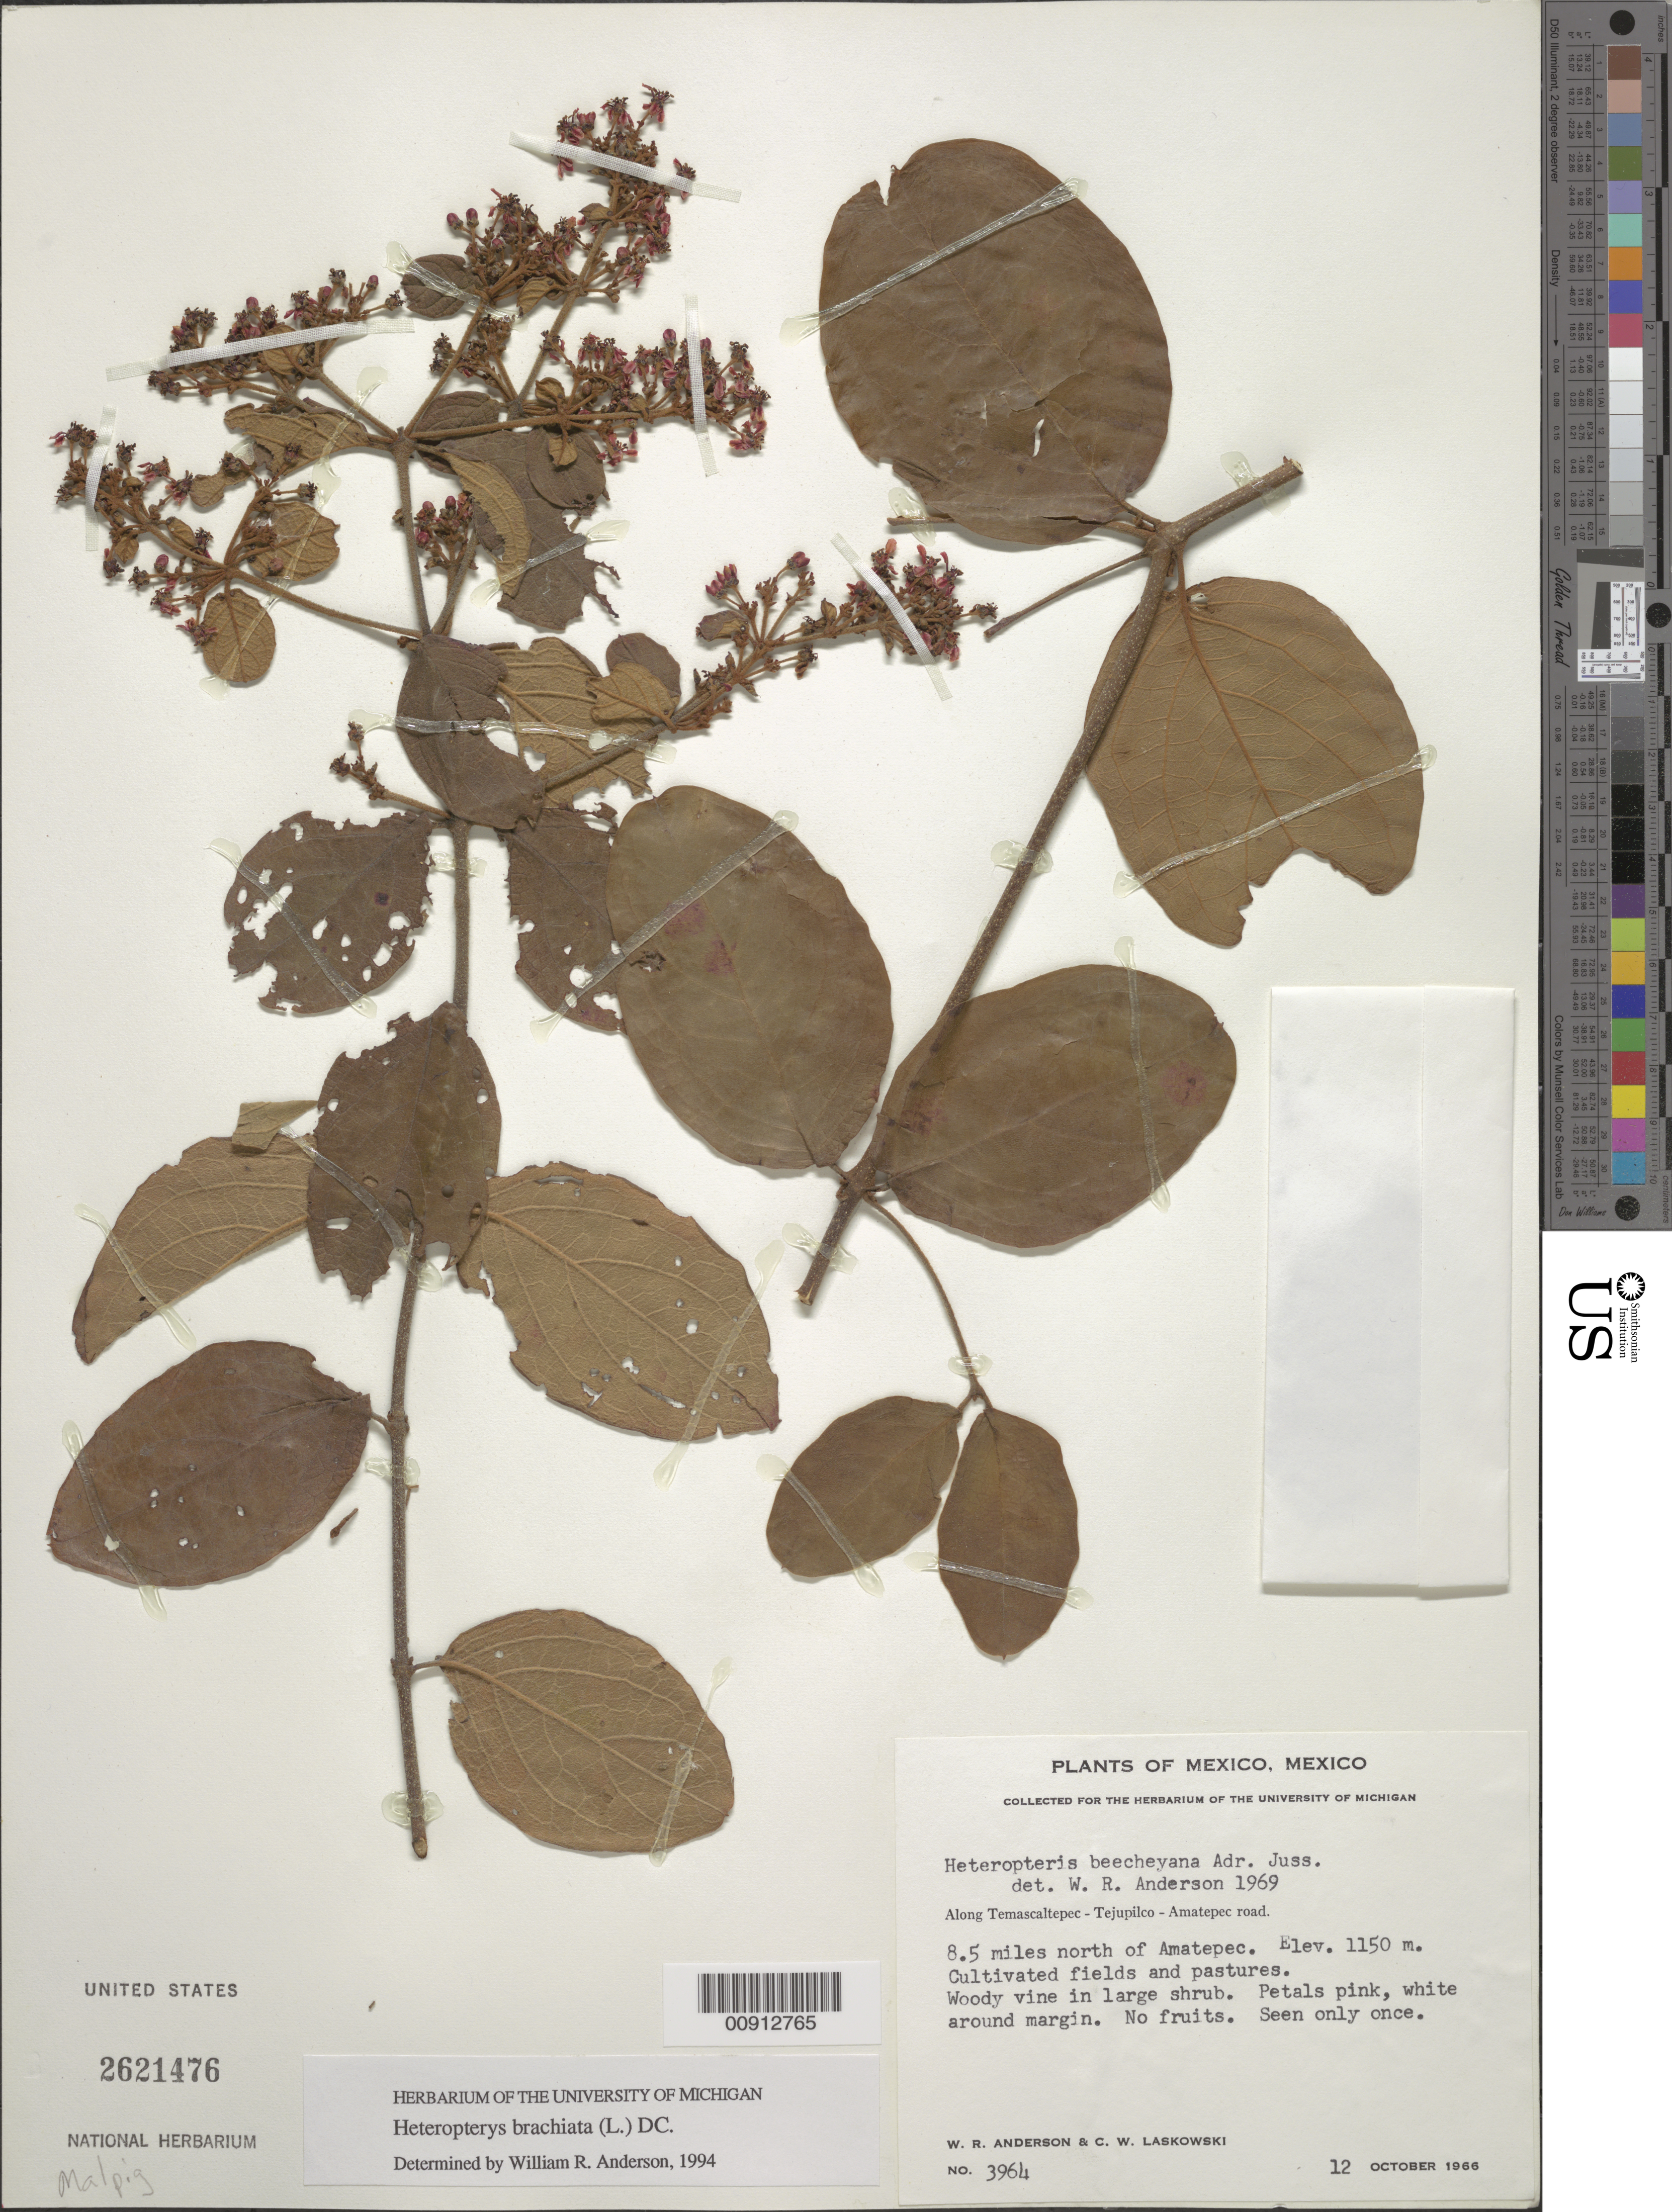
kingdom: Plantae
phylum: Tracheophyta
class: Magnoliopsida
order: Malpighiales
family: Malpighiaceae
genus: Heteropterys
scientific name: Heteropterys brachiata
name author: (L.) DC.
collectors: W. R. Anderson & C. Laskowski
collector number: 3964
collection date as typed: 12 Oct 1966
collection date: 1966-10-12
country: Mexico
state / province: México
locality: Along Temascaltepec-Tejupilco-Amatepec road. 8.5 miles north of Amatepec.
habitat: Cultivated fields and pastures. Vine in large shrub.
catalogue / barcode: US 2621476